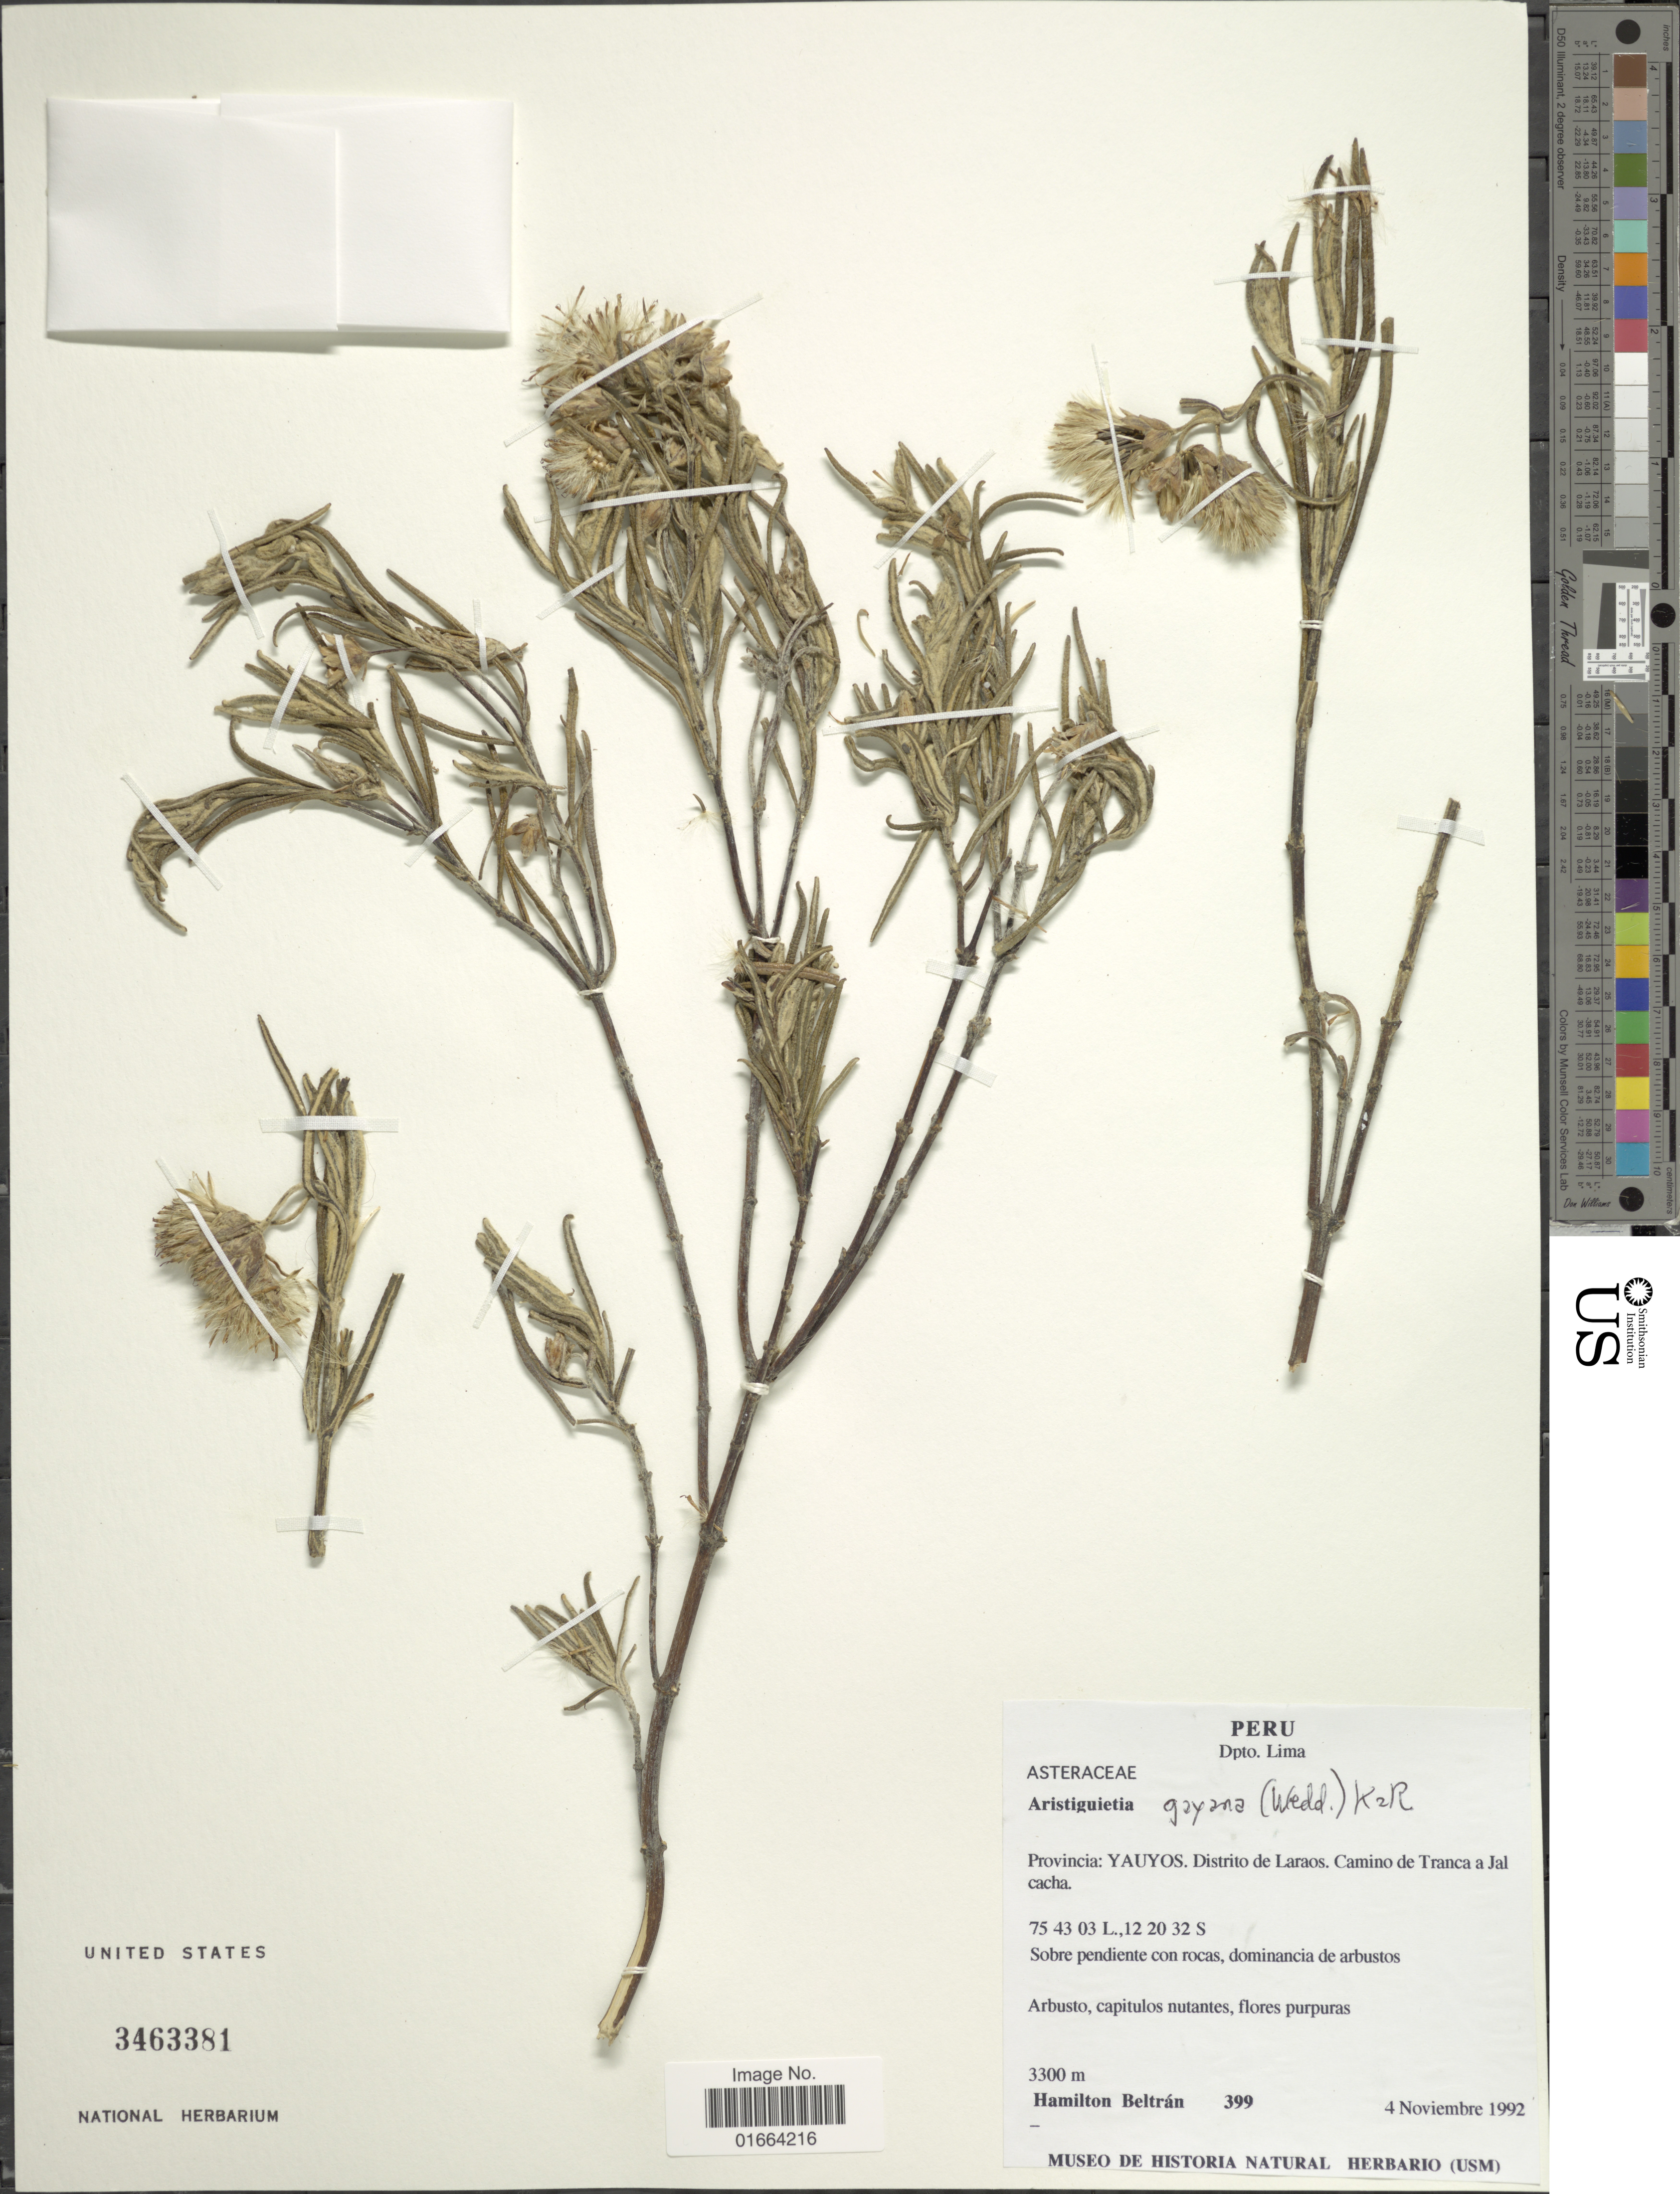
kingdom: Plantae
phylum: Tracheophyta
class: Magnoliopsida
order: Asterales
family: Asteraceae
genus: Aristeguietia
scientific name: Aristeguietia gayana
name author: (Wedd.) R.M. King & H. Rob.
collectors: H. Beltran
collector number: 399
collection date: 1992-11-04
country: Peru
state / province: Lima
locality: Provincia: Yauyos. Distrito de Laraos. Camino de Tranca a Jal cacha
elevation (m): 3300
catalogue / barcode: US 3463381